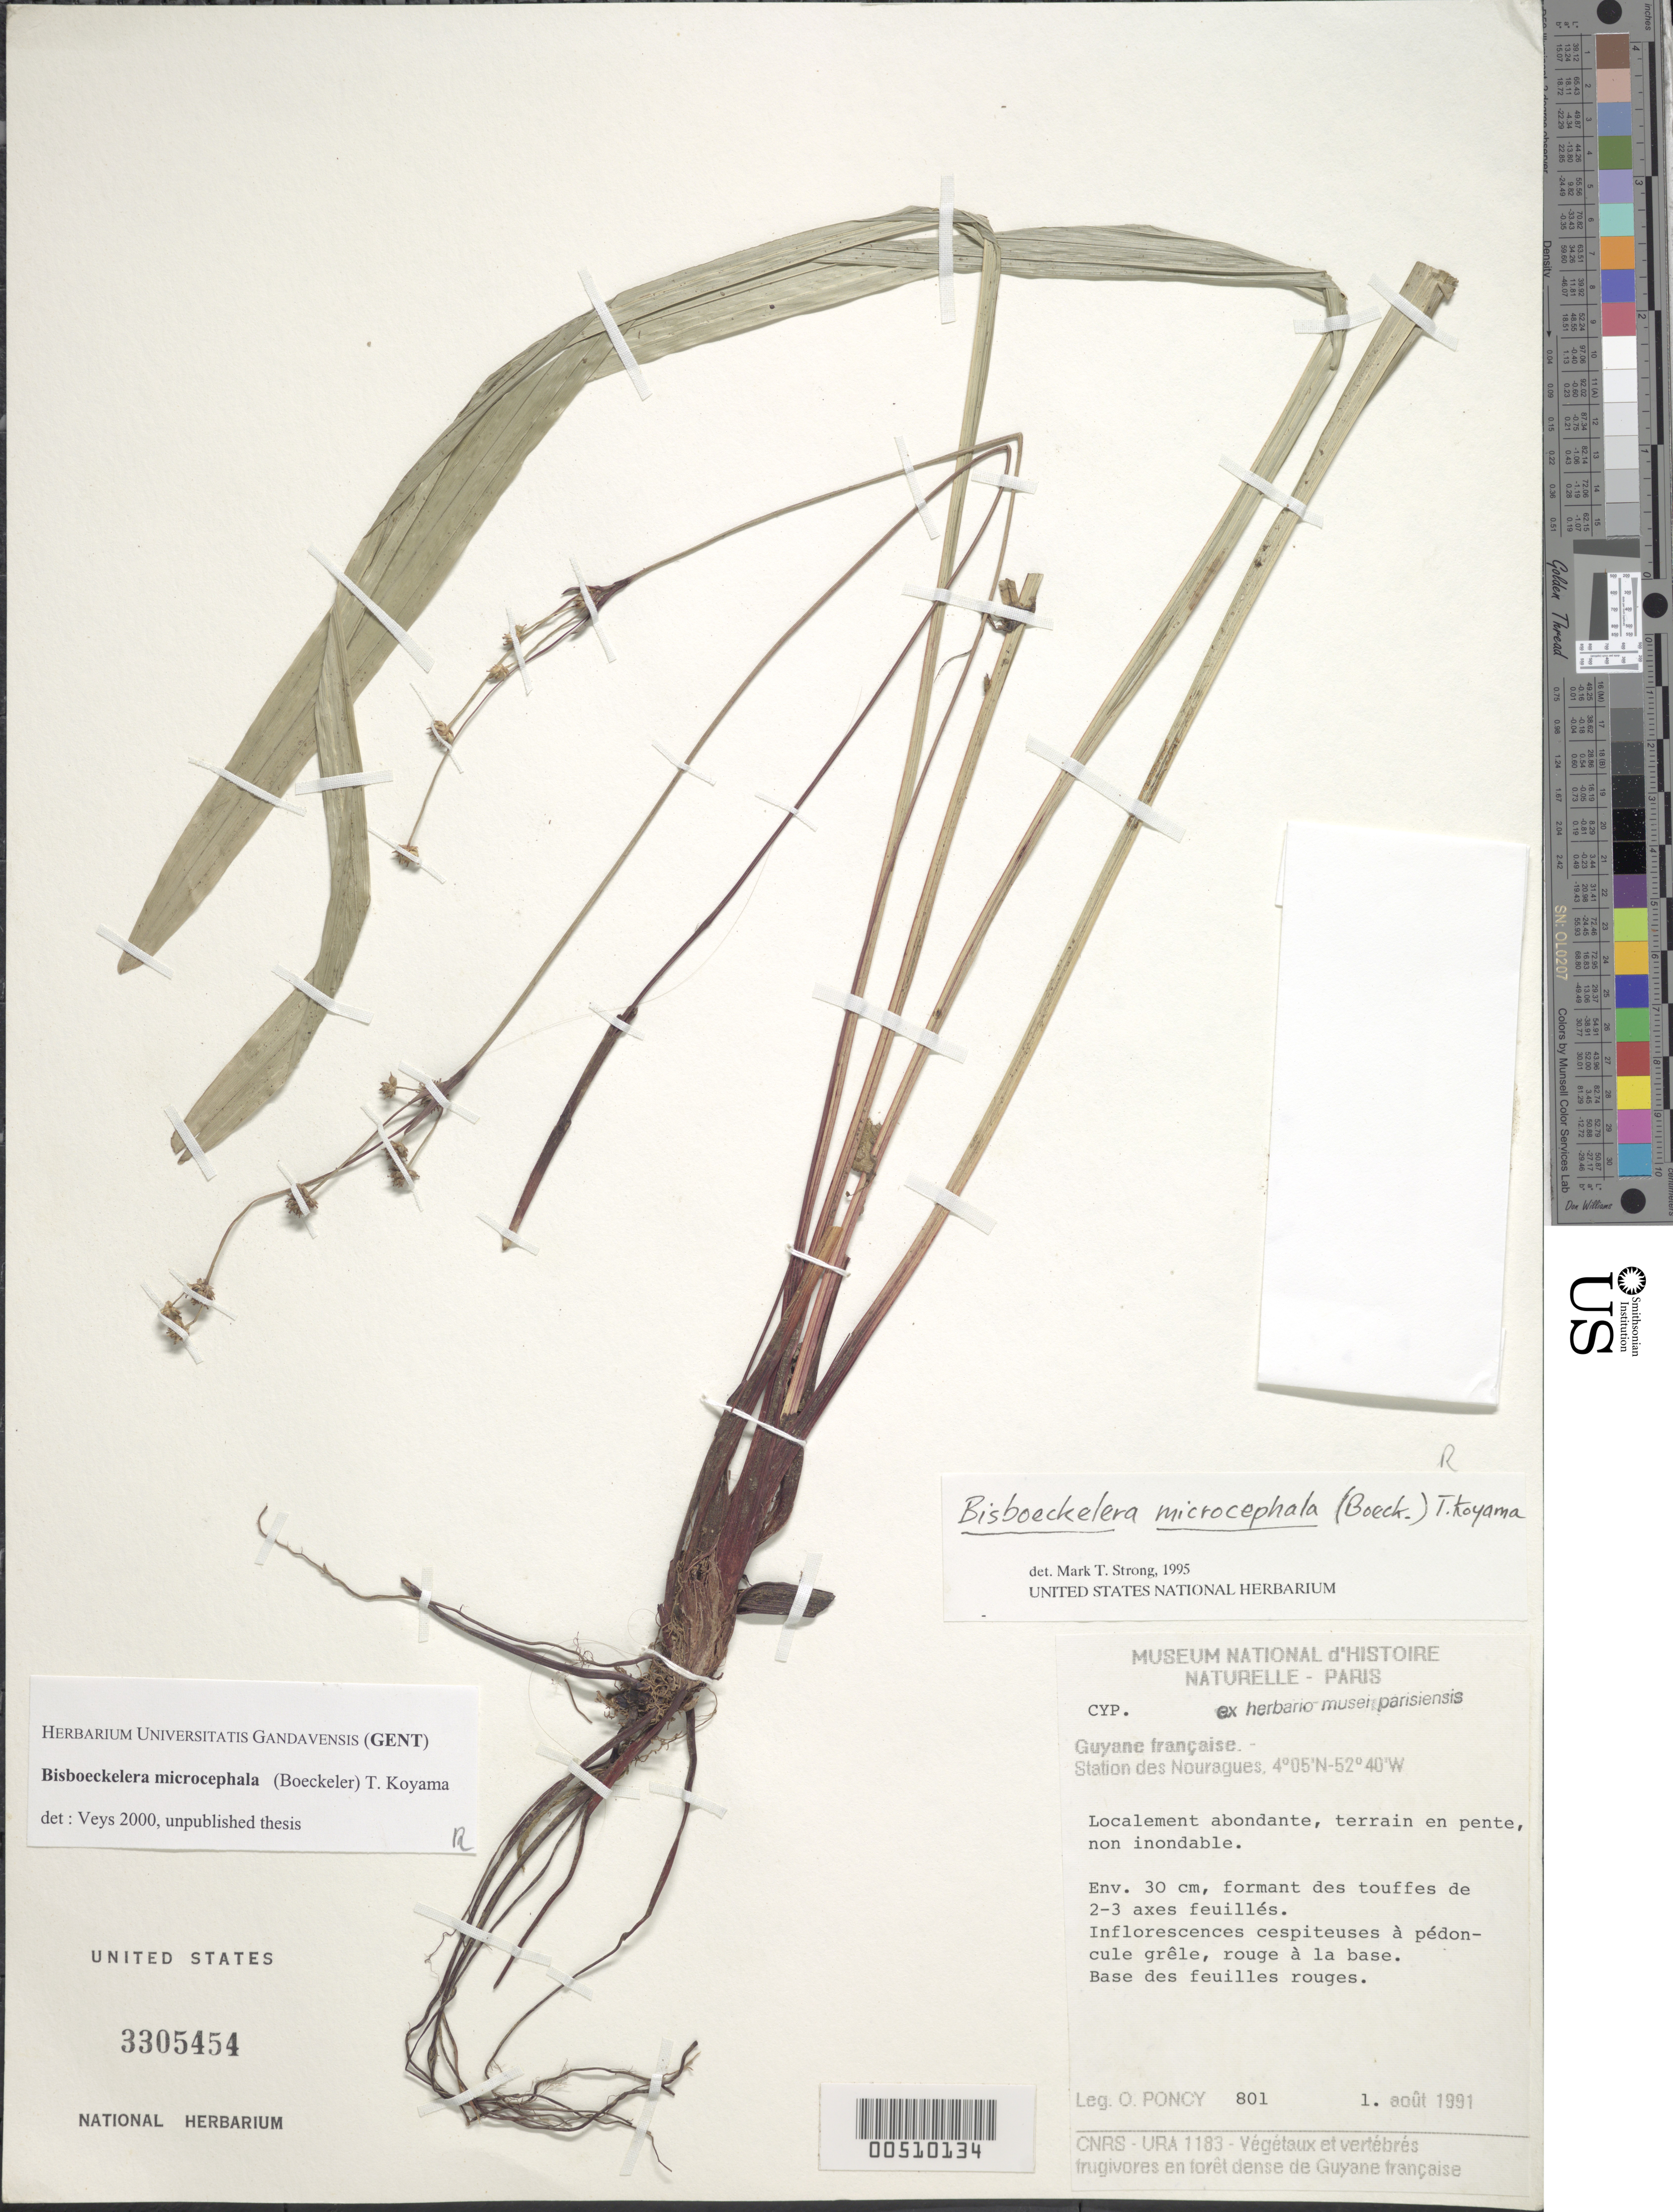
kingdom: Plantae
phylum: Tracheophyta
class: Liliopsida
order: Poales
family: Cyperaceae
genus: Bisboeckelera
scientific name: Bisboeckelera microcephala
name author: (Boeckeler) T. Koyama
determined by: Strong, M. T., (US), Smithsonian Institution - National Museum of Natural History (UNITED STATES)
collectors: O. Poncy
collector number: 801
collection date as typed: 01 Aug 1991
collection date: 1991-08-01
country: French Guiana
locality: Station des Nouragues.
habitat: Terrain en pente, non inondable.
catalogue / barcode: US 3305454